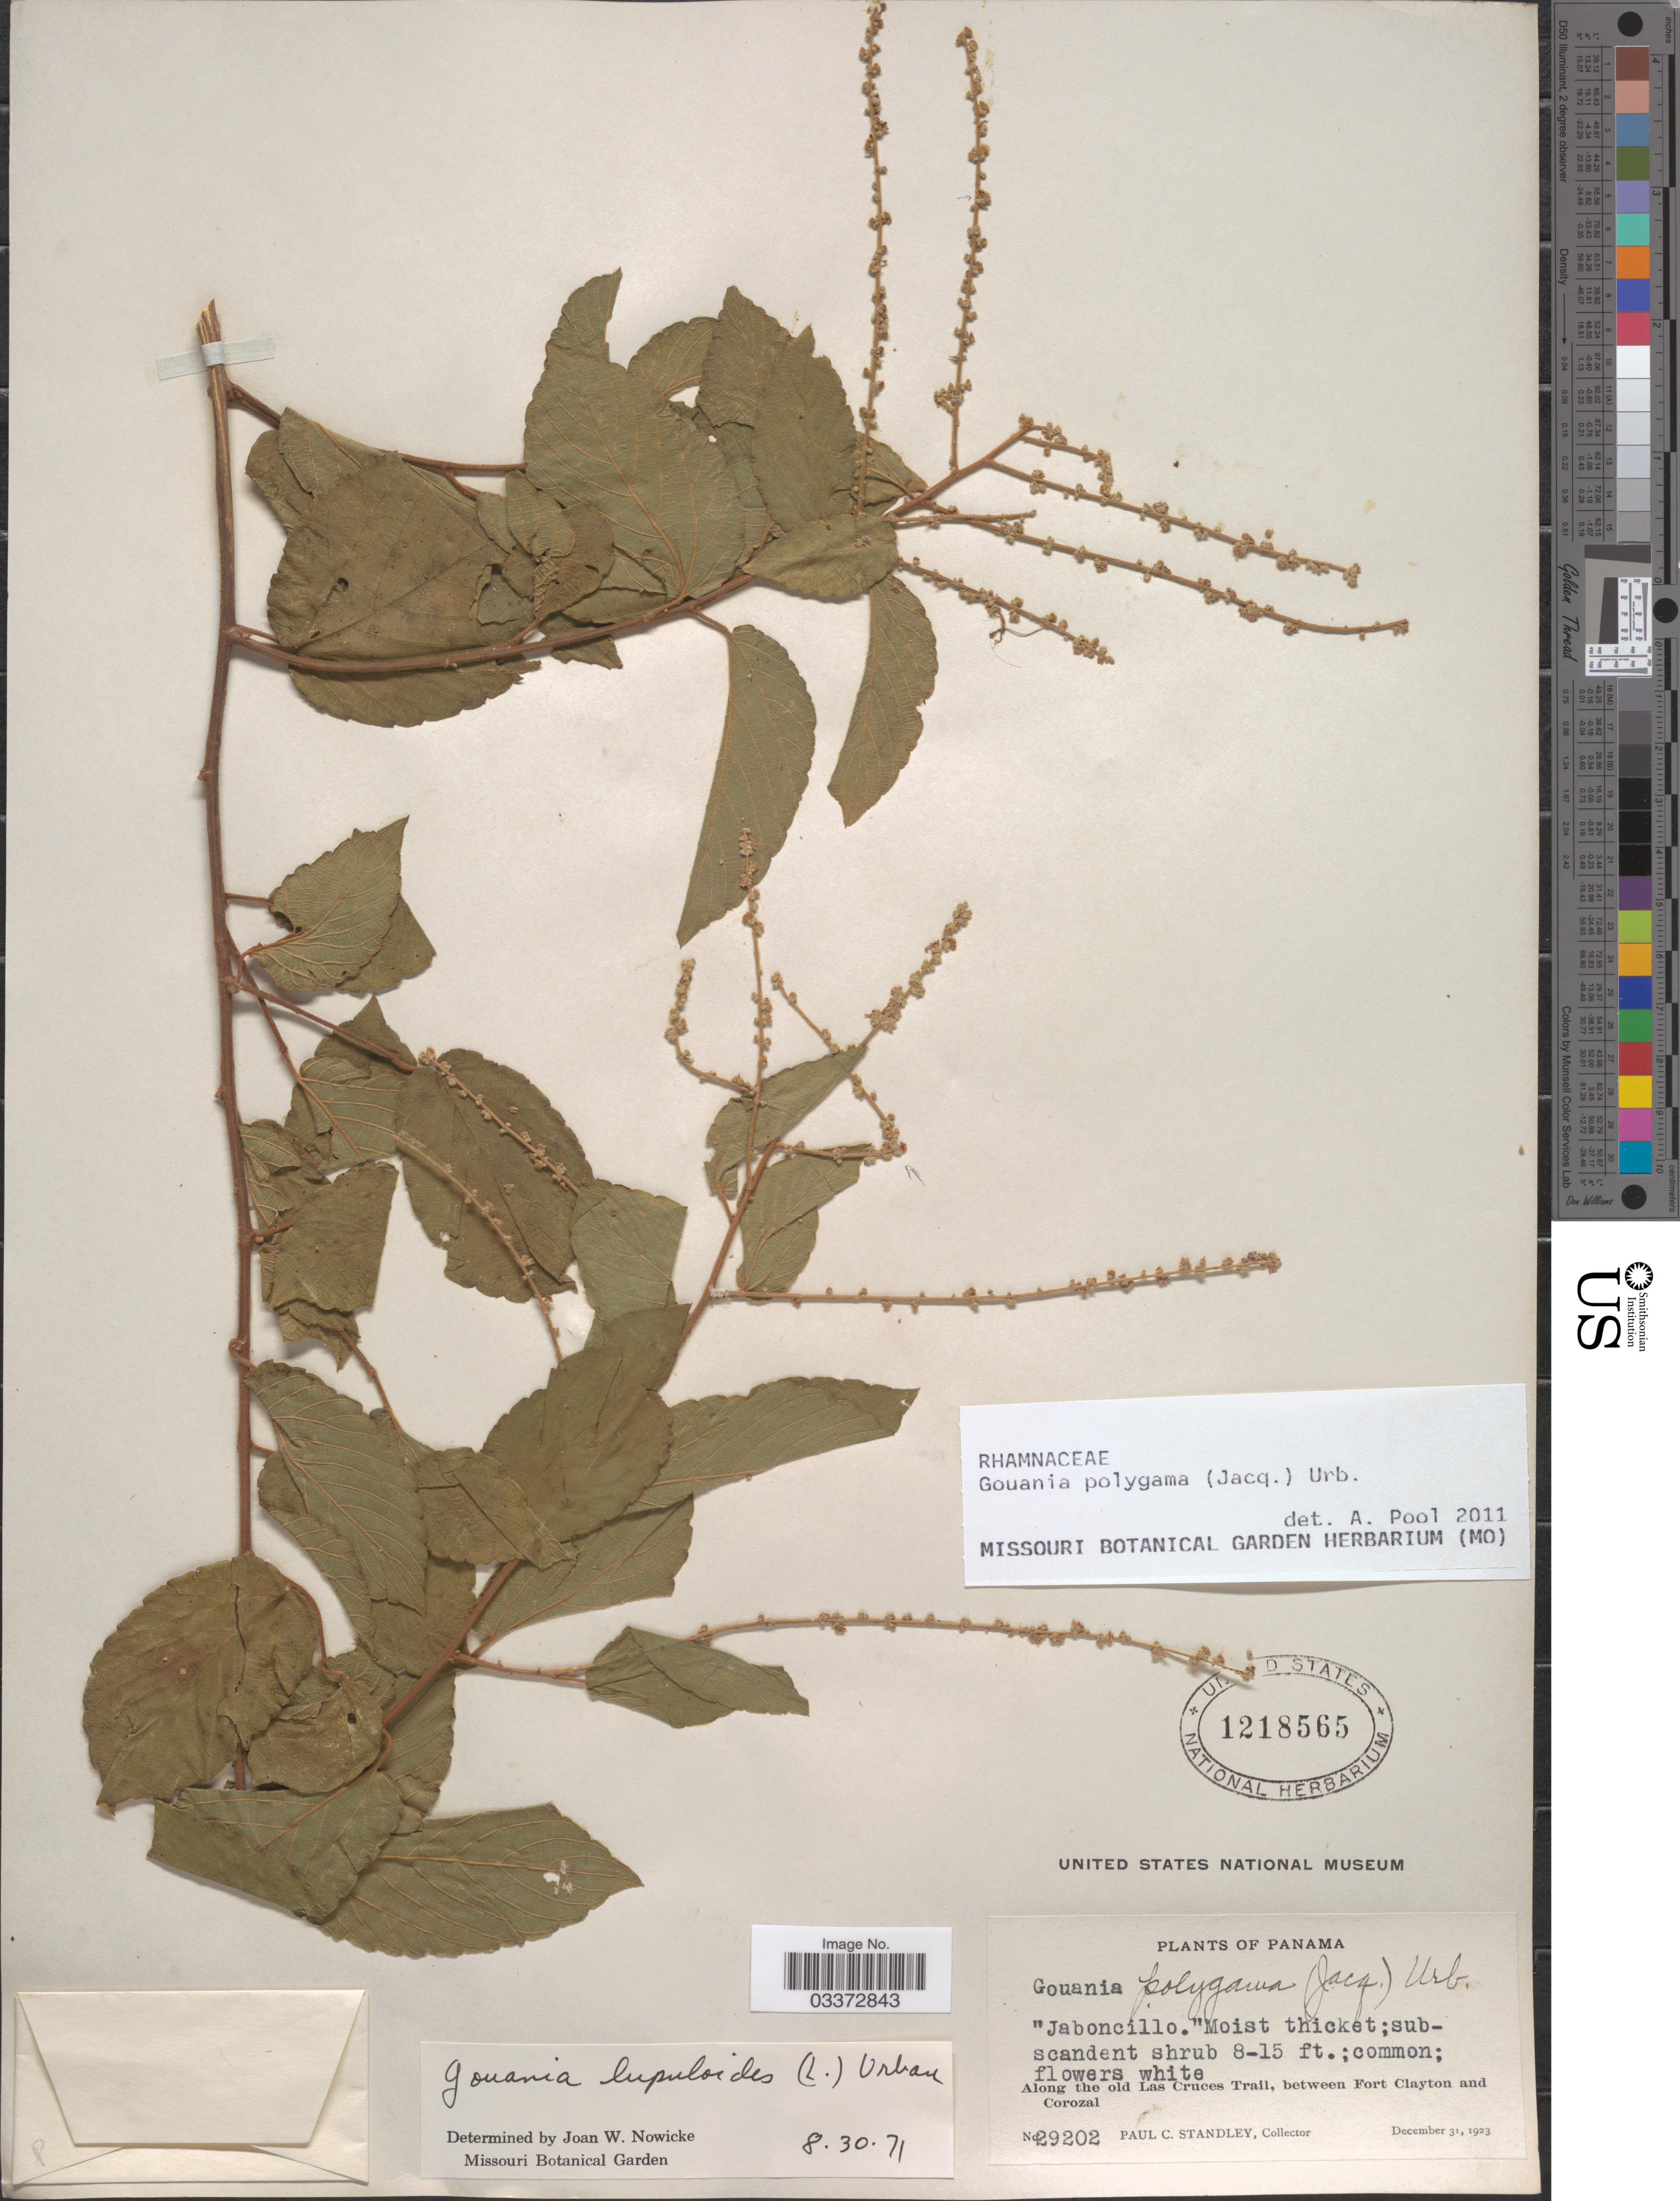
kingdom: Plantae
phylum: Tracheophyta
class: Magnoliopsida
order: Rosales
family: Rhamnaceae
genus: Gouania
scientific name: Gouania polygama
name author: (Jacq.) Urb.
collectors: P. C. Standley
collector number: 29202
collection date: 1923-12-31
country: Panama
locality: Along the old Las Cruces Trail, between Fort Clayton and Corozal.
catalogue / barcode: US 1218565